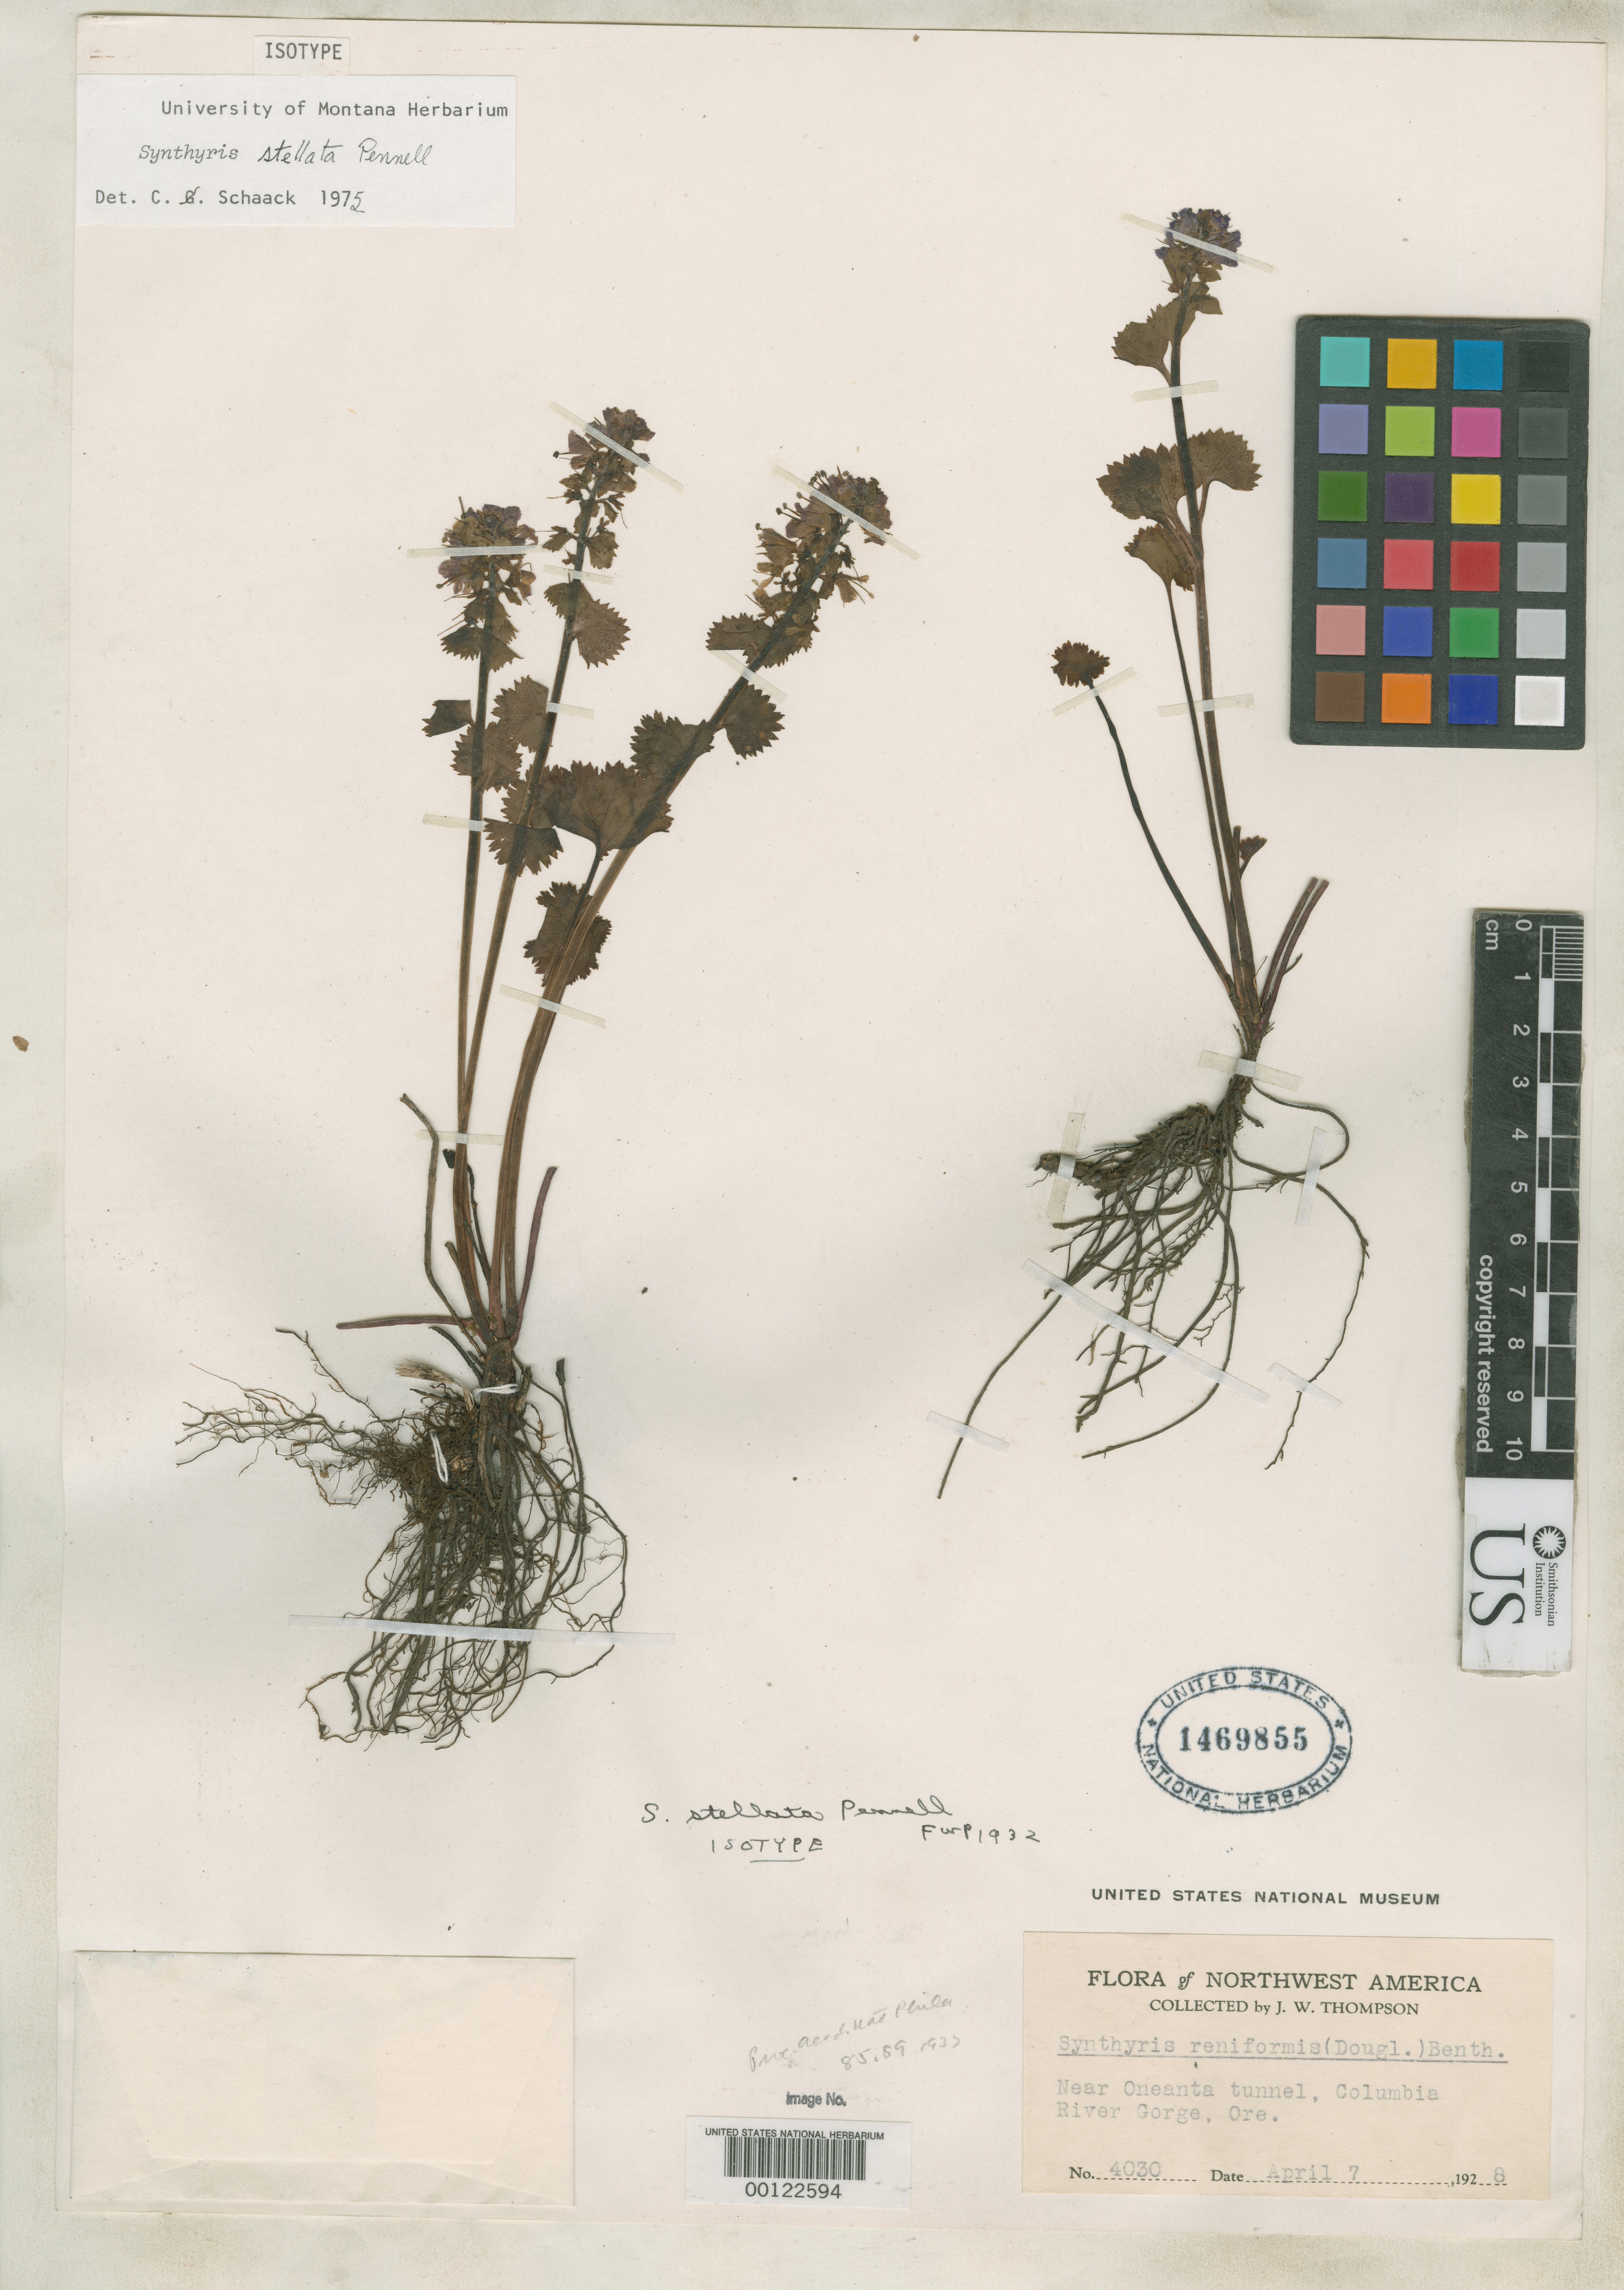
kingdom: Plantae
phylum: Tracheophyta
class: Magnoliopsida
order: Lamiales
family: Plantaginaceae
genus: Synthyris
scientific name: Synthyris stellata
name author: Pennell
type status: Isotype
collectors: J. W. Thompson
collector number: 4030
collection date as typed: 07 Apr 1928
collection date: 1928-04-07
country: United States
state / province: Oregon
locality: Columbia River Gorge; Oneanta Tunnel.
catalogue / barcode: US 1469855